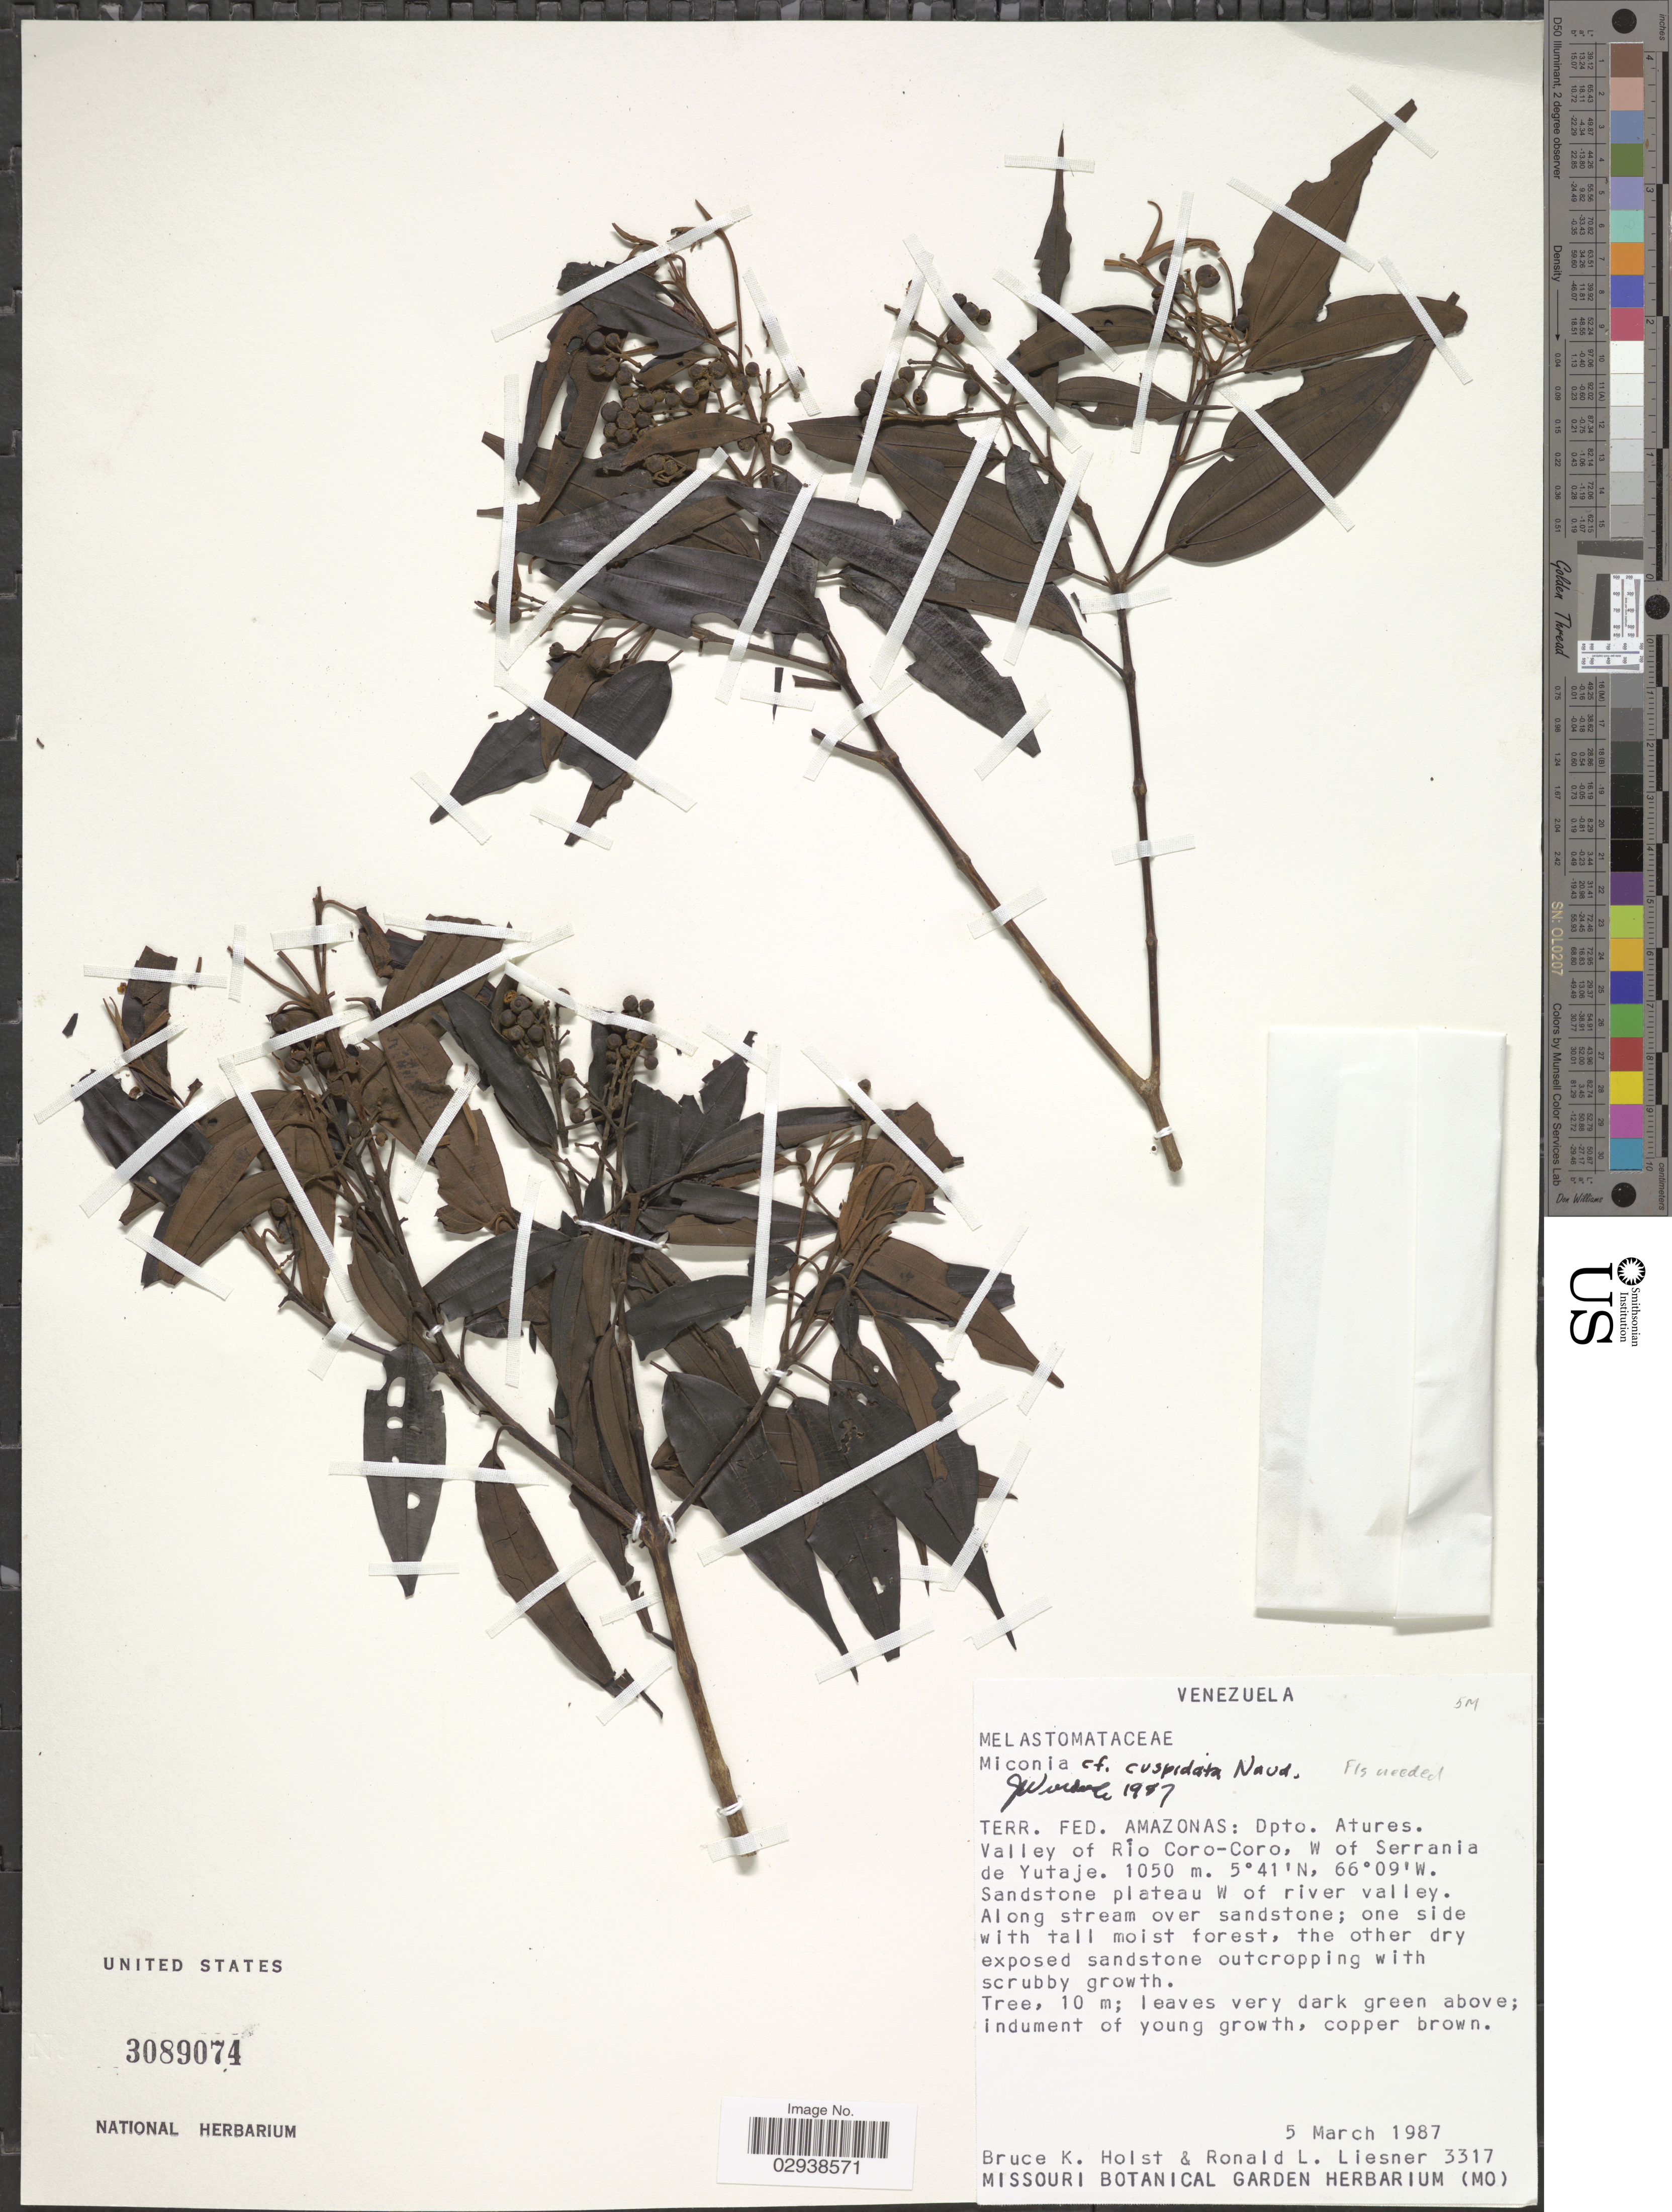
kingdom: Plantae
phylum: Tracheophyta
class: Magnoliopsida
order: Myrtales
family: Melastomataceae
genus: Miconia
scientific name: Miconia cuspidata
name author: Cogn.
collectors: B. Holst & R. L. Liesner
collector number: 3317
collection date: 1987-03-05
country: Venezuela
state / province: Amazonas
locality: Terr. Fed. Amazonas: Dto. Atures, Valley of the Río Coro-Coro, W of Serrania de Yutaje, Sandstone plateau W of River Valley.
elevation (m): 1050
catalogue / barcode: US 3089074